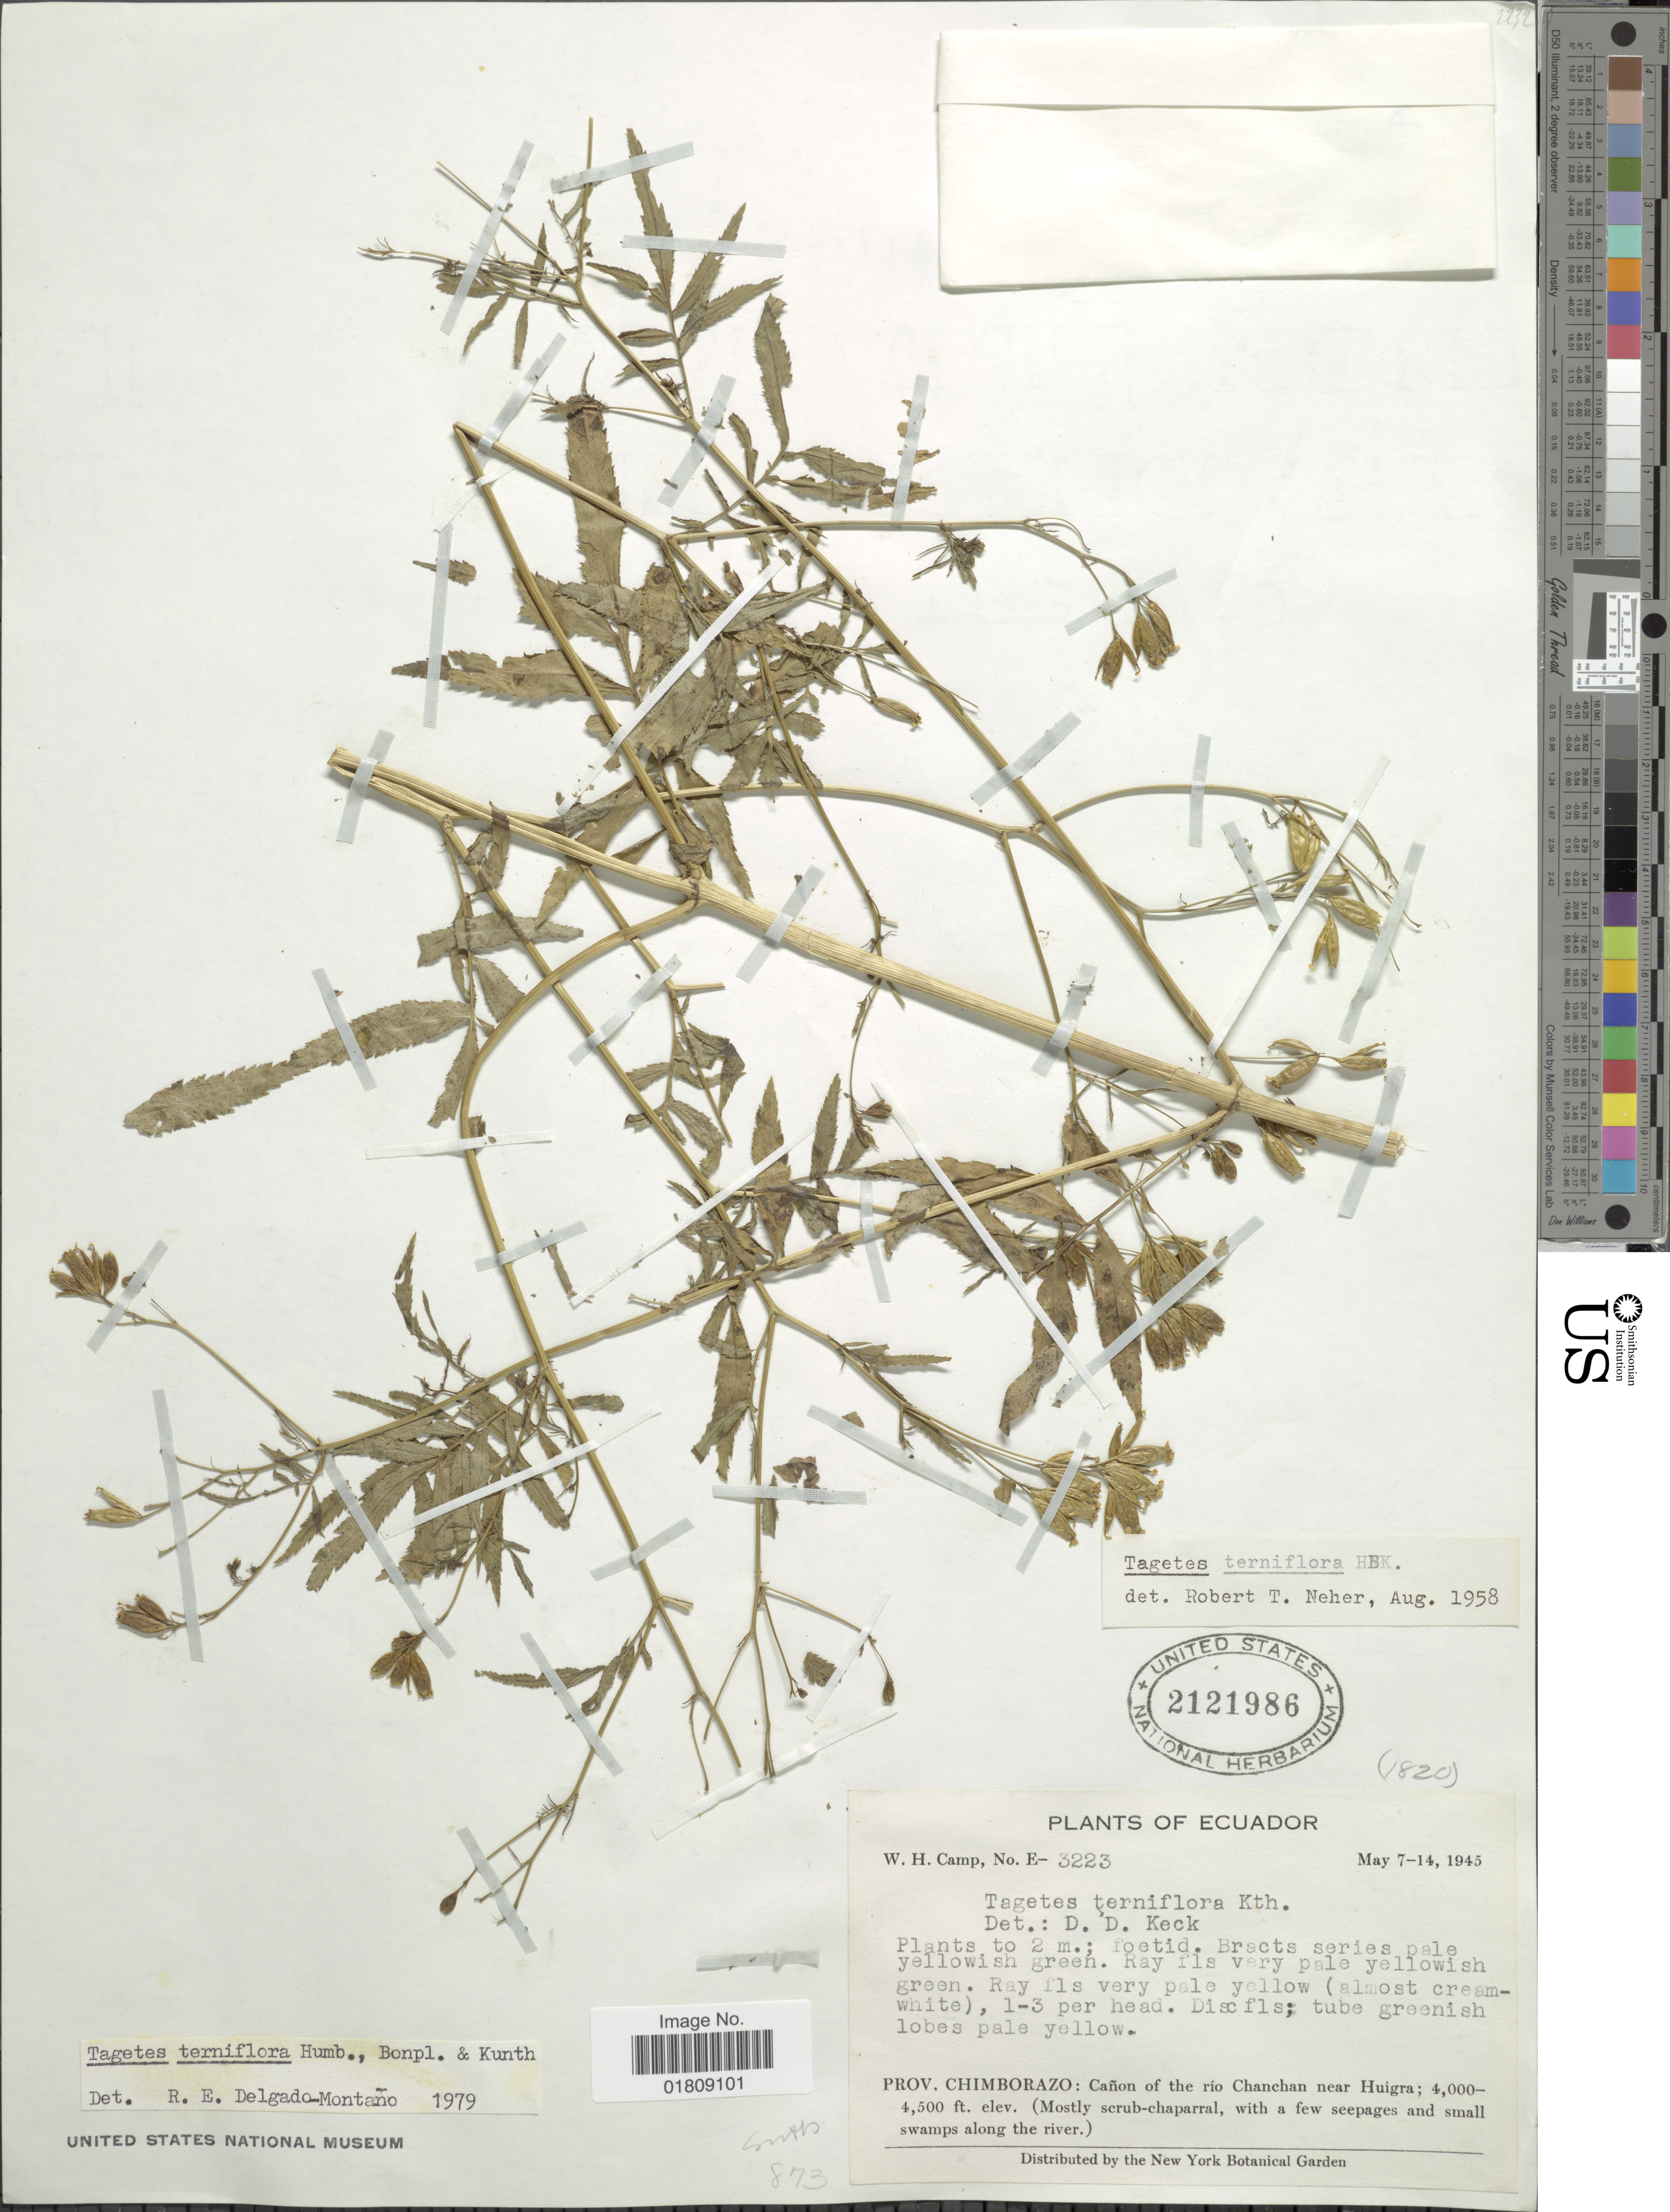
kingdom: Plantae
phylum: Tracheophyta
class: Magnoliopsida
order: Asterales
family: Asteraceae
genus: Tagetes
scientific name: Tagetes terniflora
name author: Kunth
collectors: W. H. Camp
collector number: E-3223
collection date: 1945-05-07/1945-05-14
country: Ecuador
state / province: Chimborazo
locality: Canon of the rio Chanchan near Huigra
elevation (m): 1219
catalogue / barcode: US 2121986